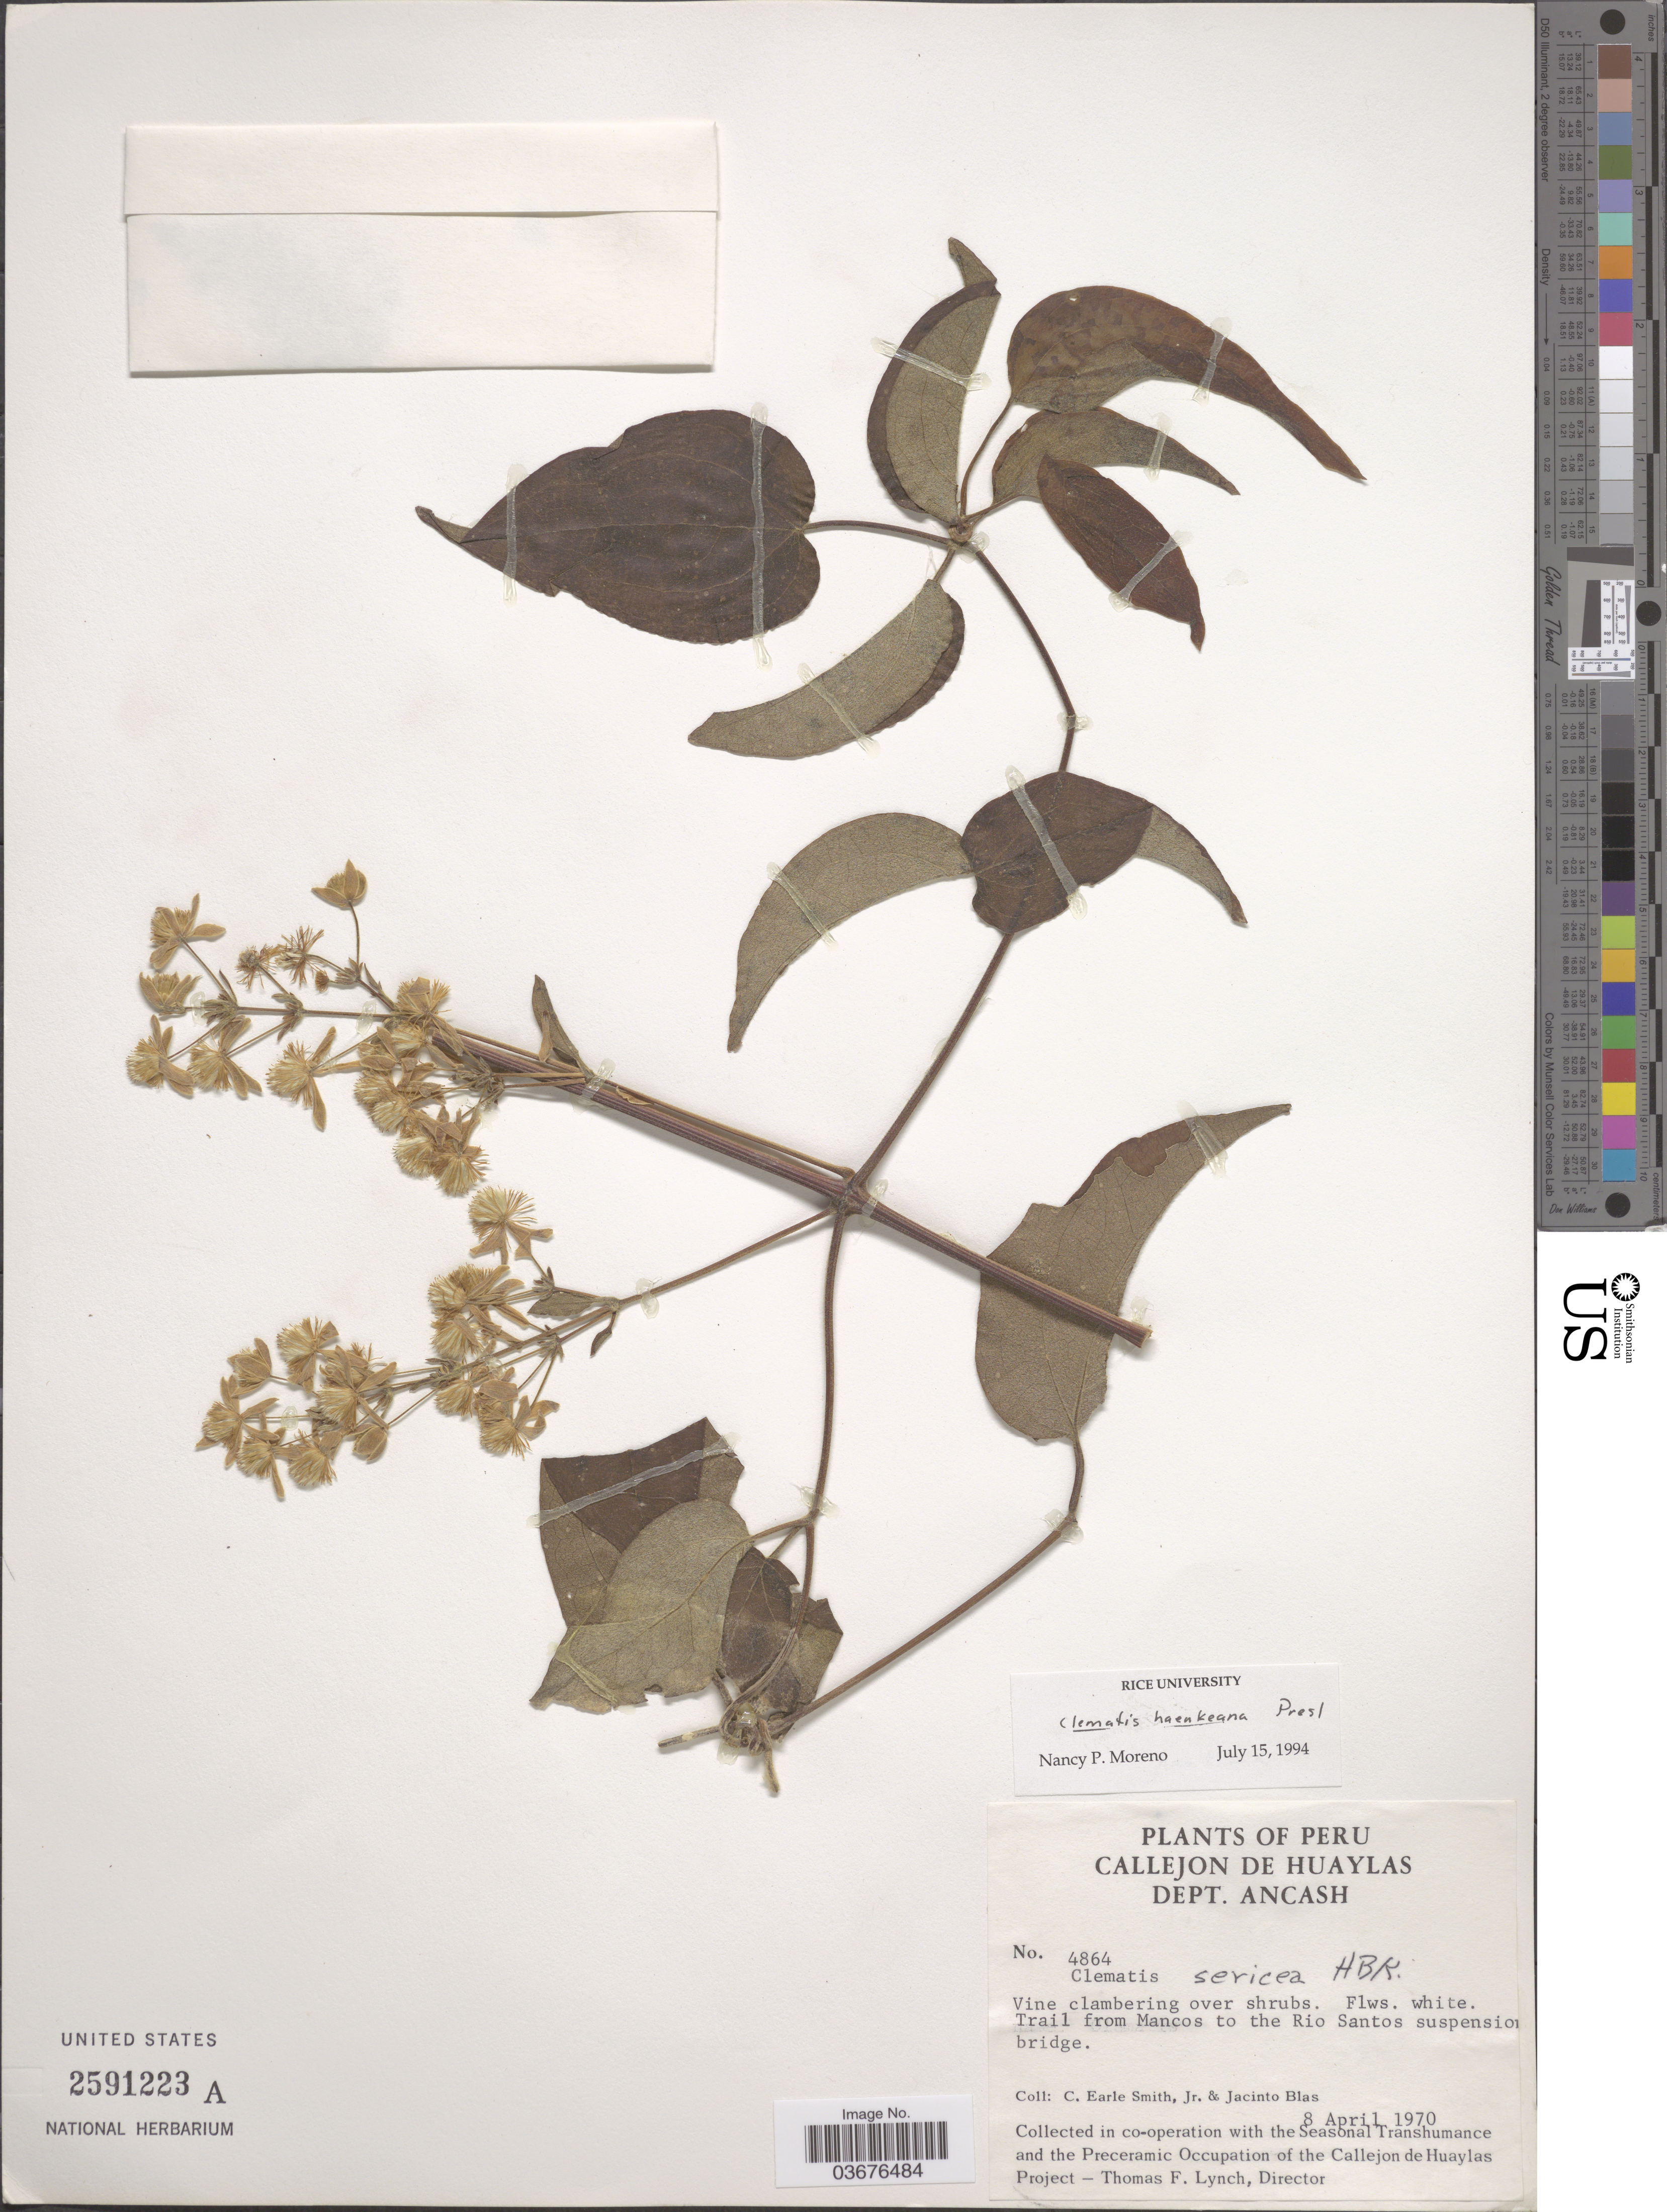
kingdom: Plantae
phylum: Tracheophyta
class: Magnoliopsida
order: Ranunculales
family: Ranunculaceae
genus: Clematis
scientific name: Clematis haenkeana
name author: C. Presl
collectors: C. E. Smith Jr. & J. Blas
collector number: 4864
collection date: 1970-04-08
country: Peru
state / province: Ancash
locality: Callejon de Huaylas. Dept. Ancash. Trail from Mancos to the Rio Santos suspension bridge.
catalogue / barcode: US 2591223A